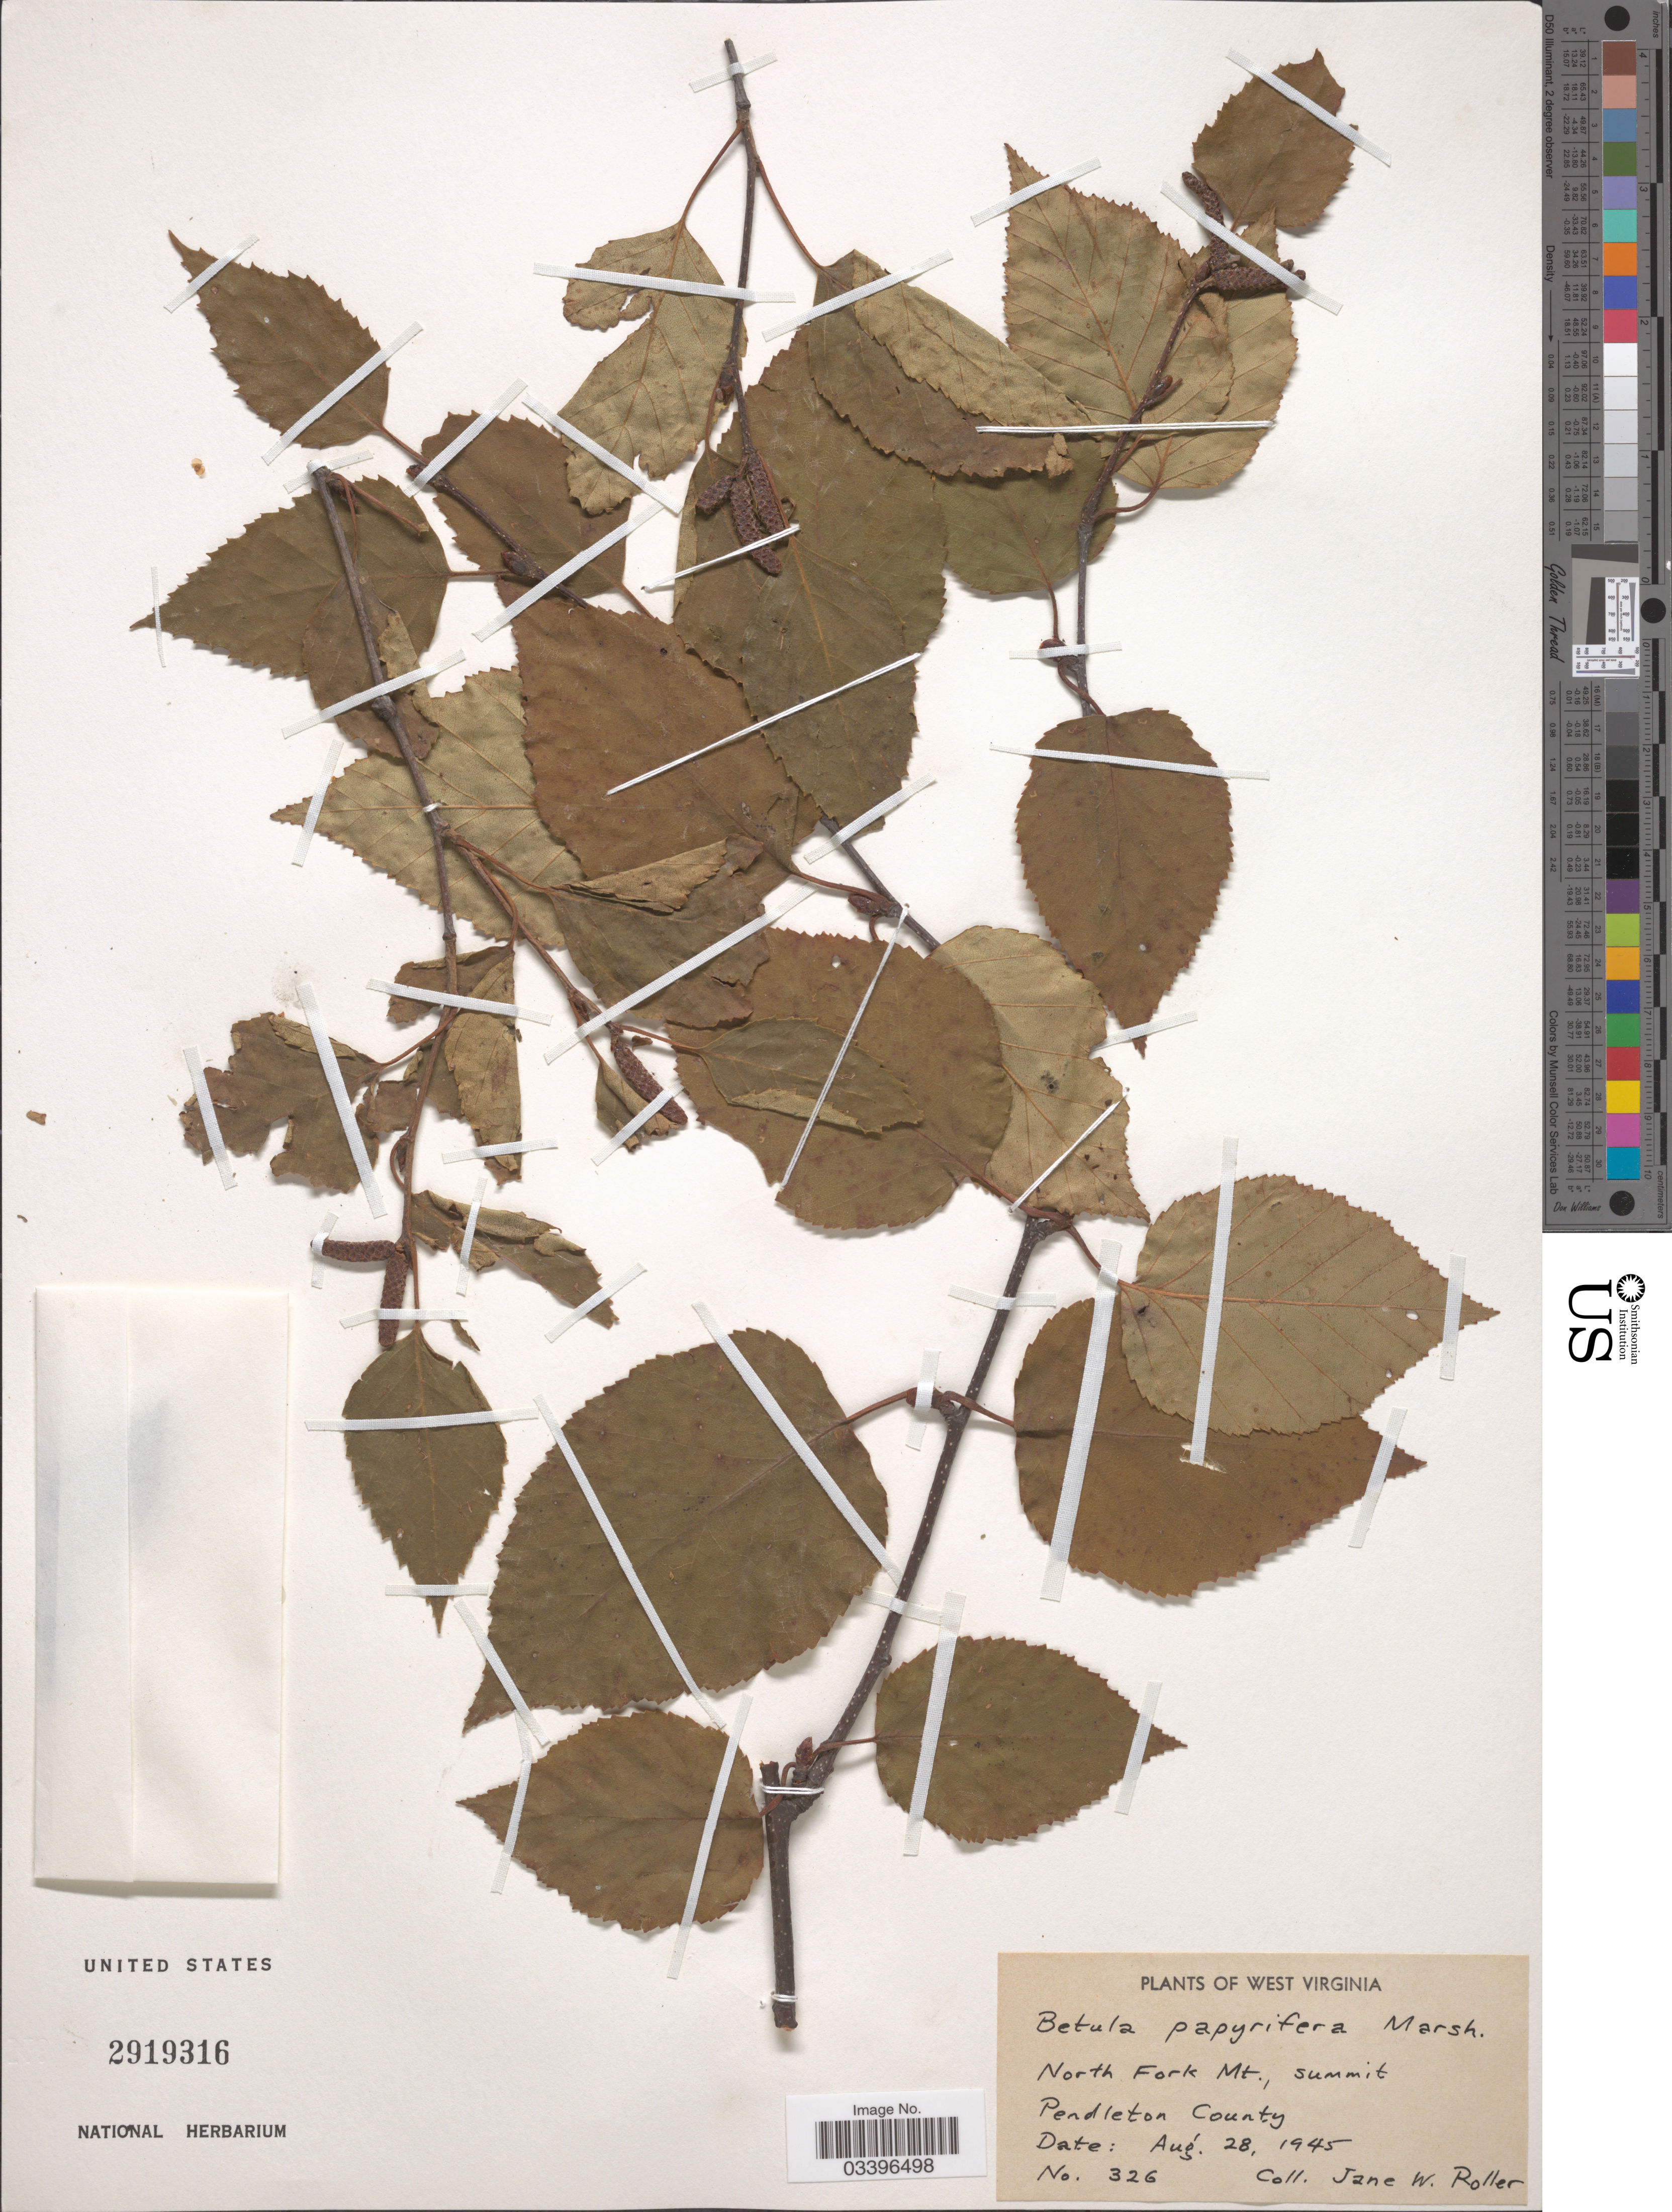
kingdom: Plantae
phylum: Tracheophyta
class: Magnoliopsida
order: Fagales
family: Betulaceae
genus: Betula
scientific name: Betula papyrifera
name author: Marshall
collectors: J. W. Roller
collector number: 326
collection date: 1945-08-28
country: United States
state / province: West Virginia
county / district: Pendleton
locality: North Fork Mt., Summit. Pendleton County.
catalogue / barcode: US 2919316